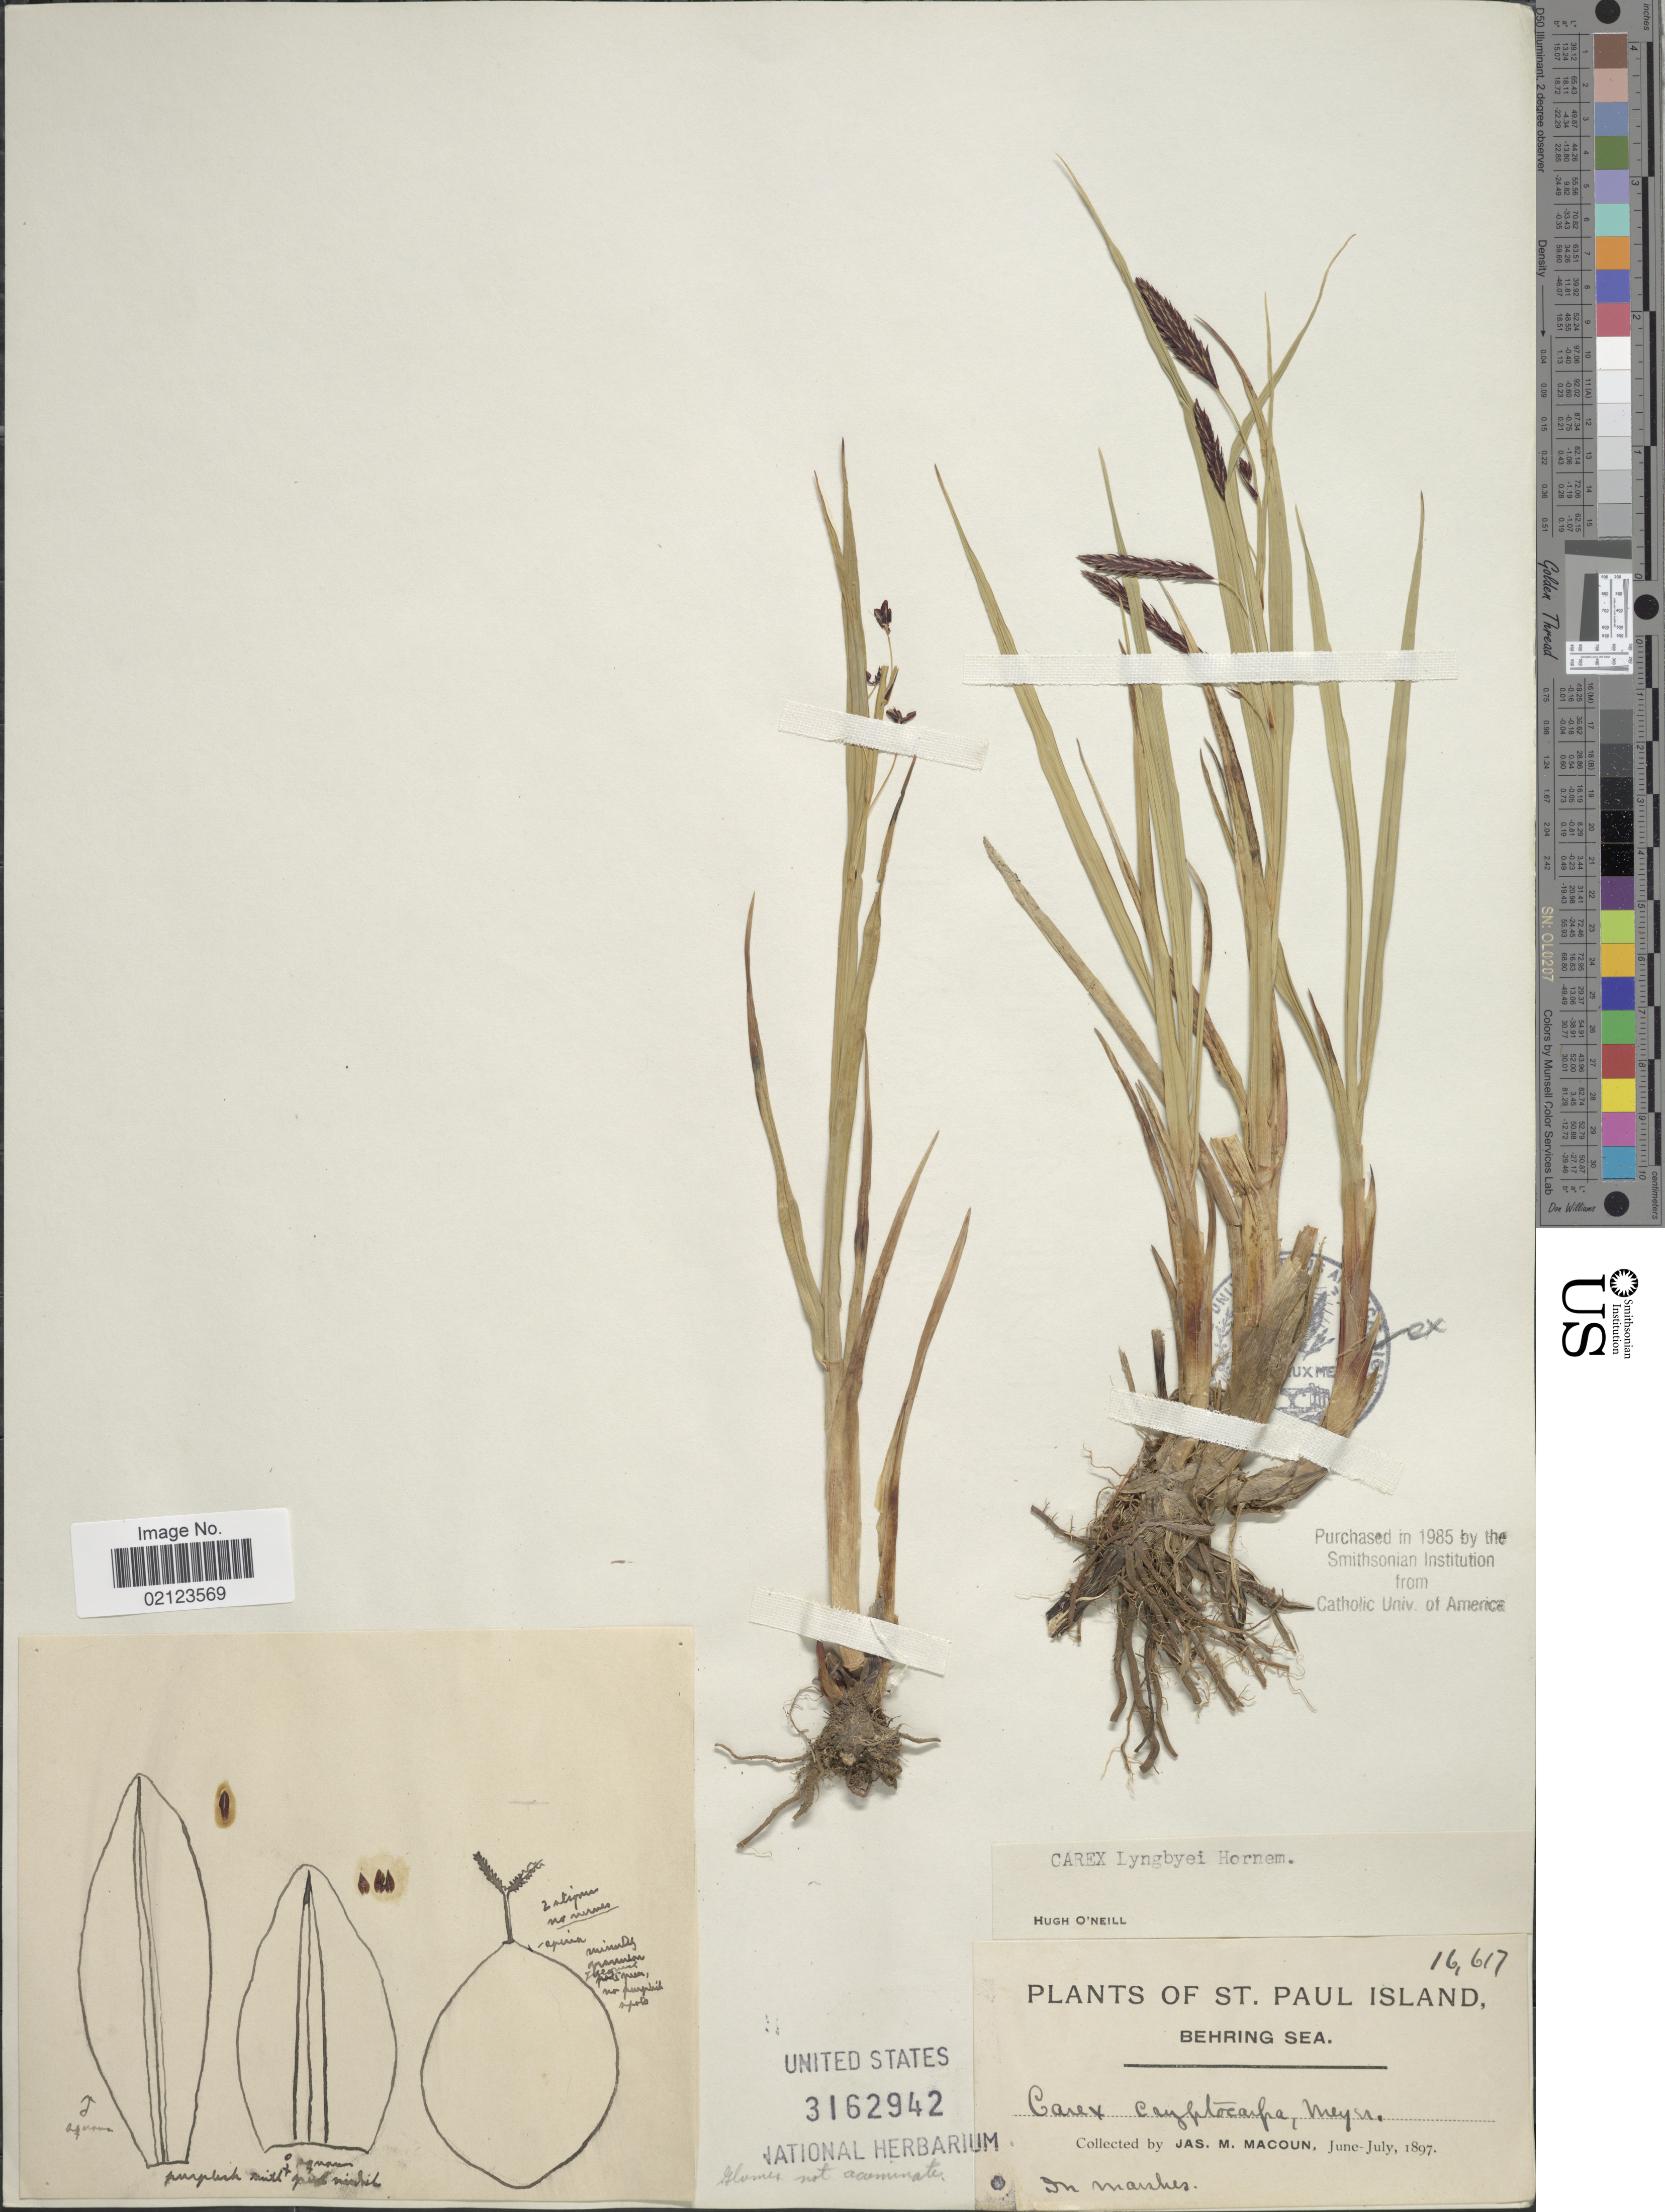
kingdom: Plantae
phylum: Tracheophyta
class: Liliopsida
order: Poales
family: Cyperaceae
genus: Carex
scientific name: Carex lyngbyei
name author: Hornem.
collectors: J. M. Macoun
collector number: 16617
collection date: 1897-06/1897-07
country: United States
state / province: Alaska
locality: St. Paul Island, Behring Sea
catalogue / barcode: US 3162942